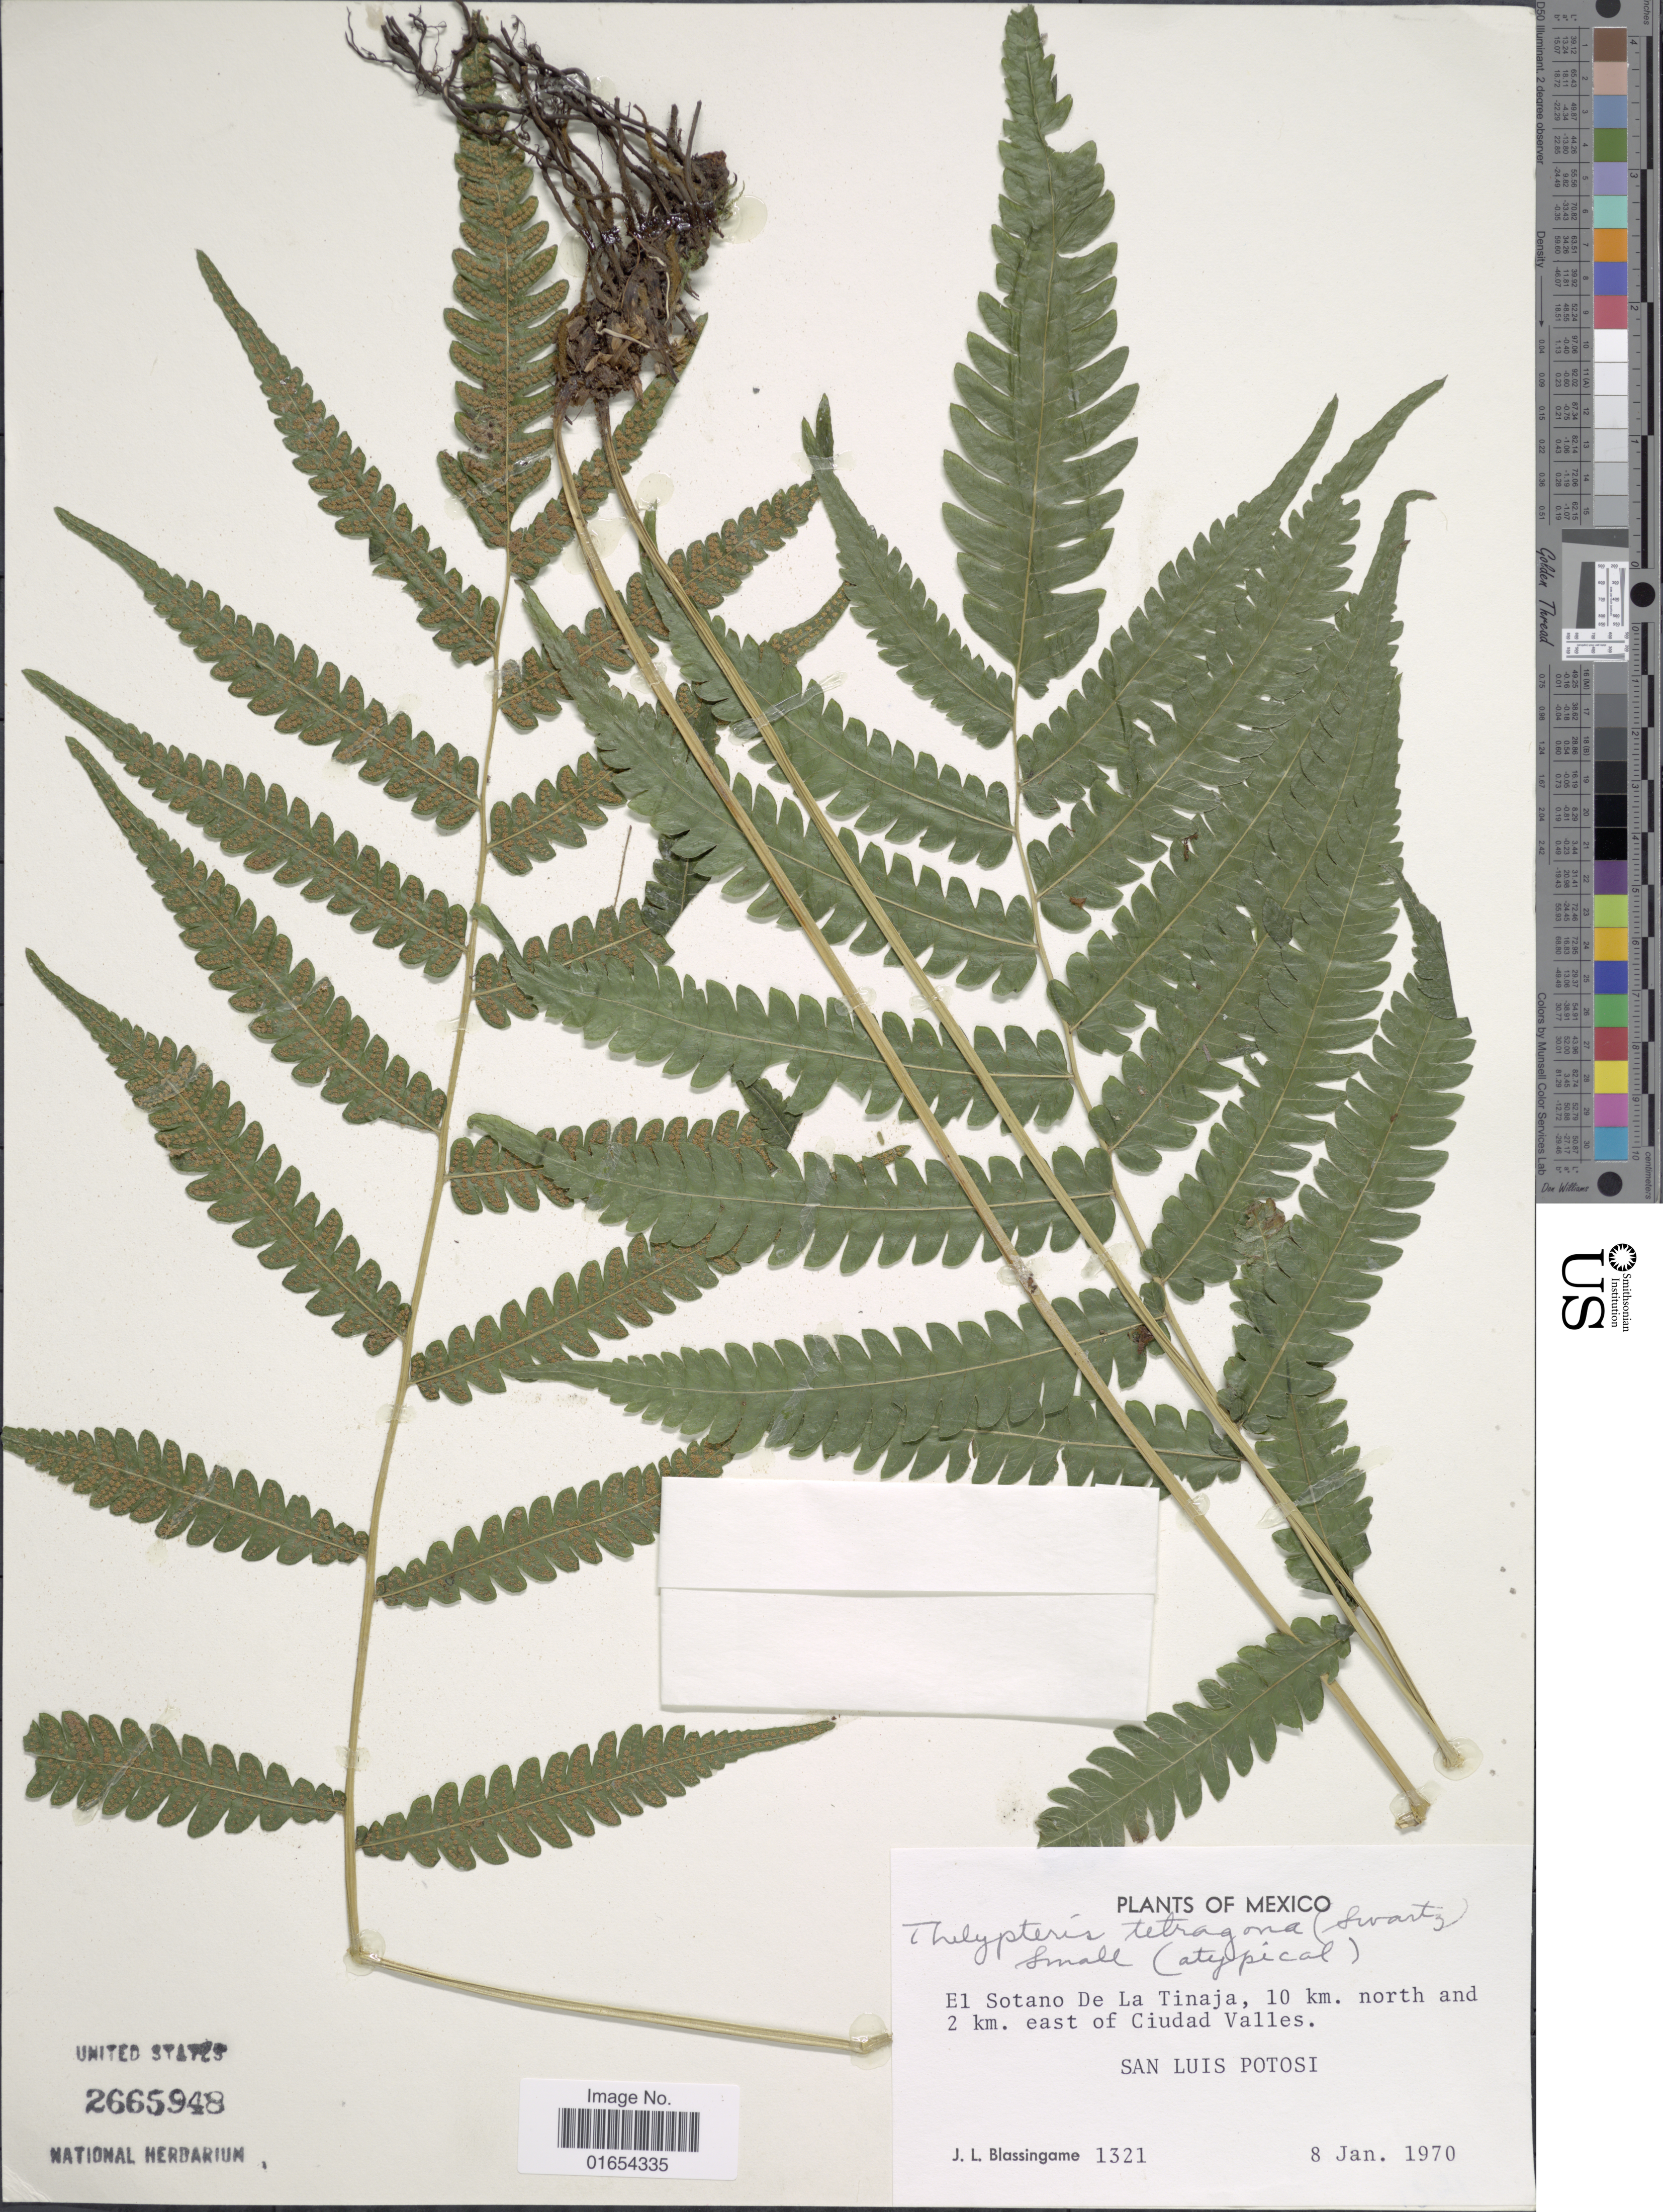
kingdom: Plantae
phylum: Tracheophyta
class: Polypodiopsida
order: Polypodiales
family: Thelypteridaceae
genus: Goniopteris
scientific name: Goniopteris tetragona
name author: (C. Presl) Sw.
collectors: J. Blassingame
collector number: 1321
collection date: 1970-01-08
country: Mexico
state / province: San Luis Potosí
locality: El Sotano De La Tinaja, 10 km. north and 2 km. east of Ciudad Valles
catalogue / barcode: US 2665948